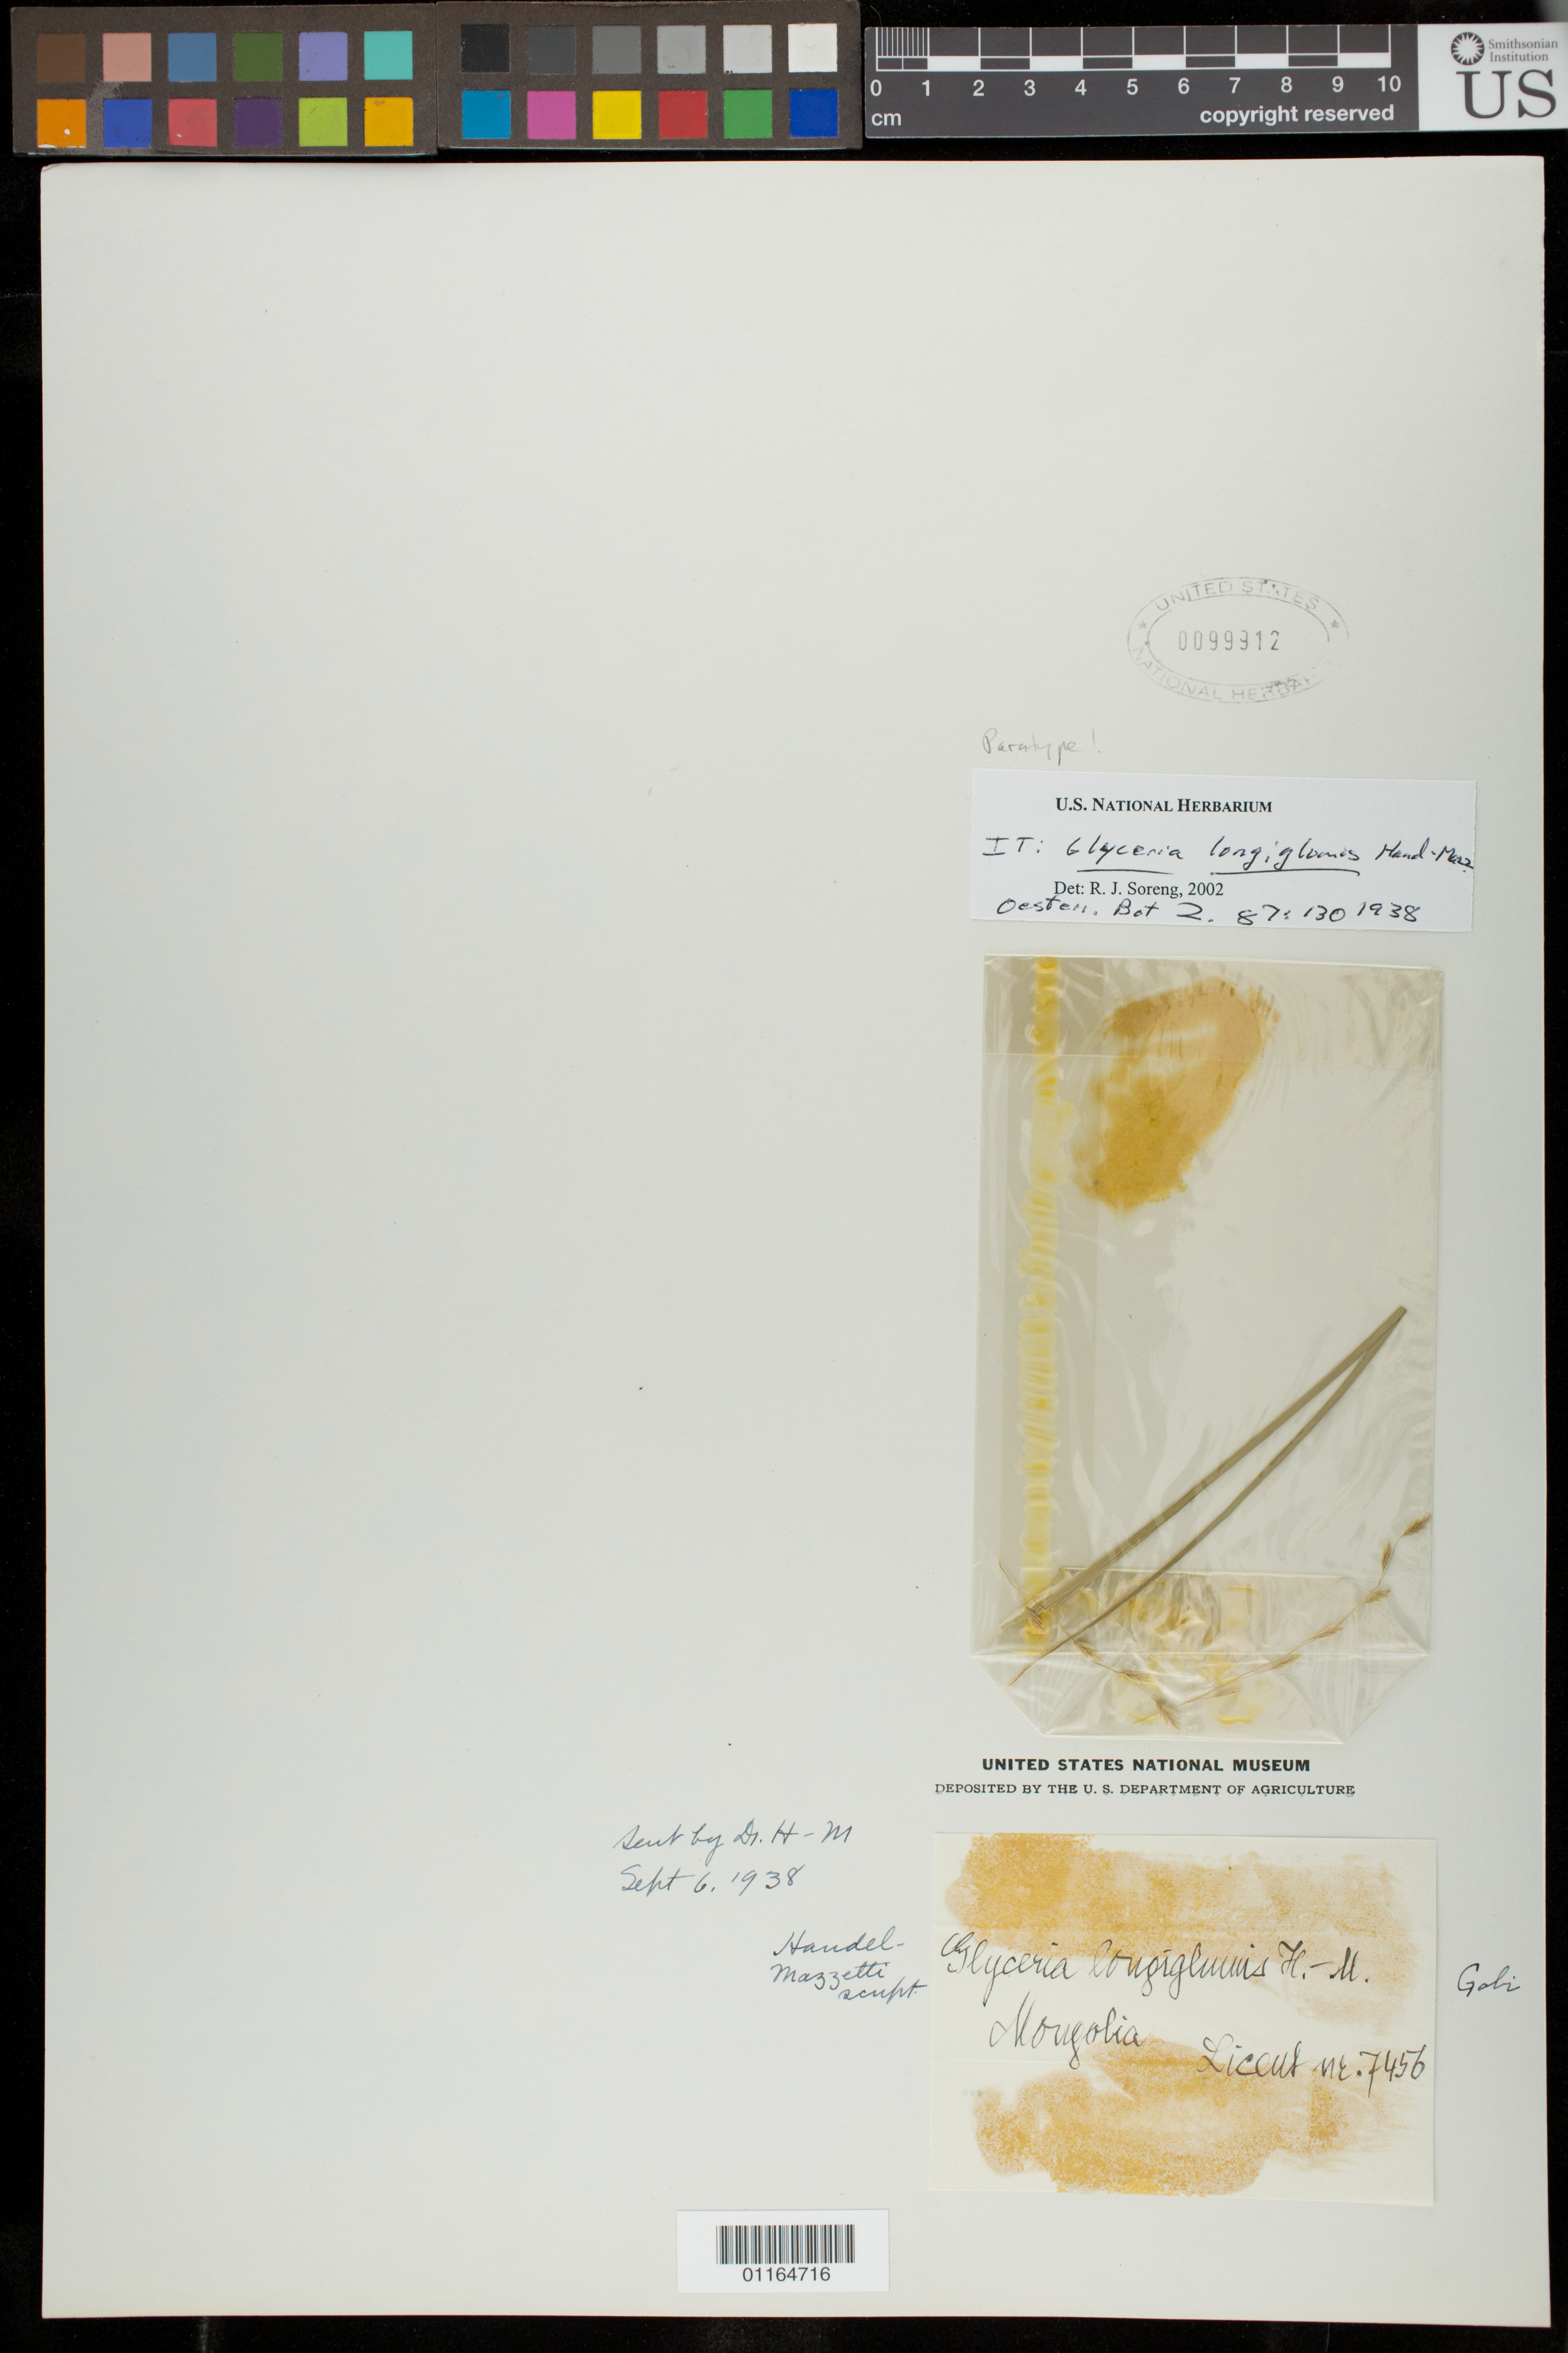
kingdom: Plantae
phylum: Tracheophyta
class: Liliopsida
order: Poales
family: Poaceae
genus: Glyceria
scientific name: Glyceria longiglumis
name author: Hand.-Mazz.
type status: Paratype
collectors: É. Licent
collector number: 7456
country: Mongolia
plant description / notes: Fragmentary material of (para) type specimen ex herb. unknown ("sent by Dr. H.-M. Sept. 6, 1938")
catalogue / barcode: US 99912